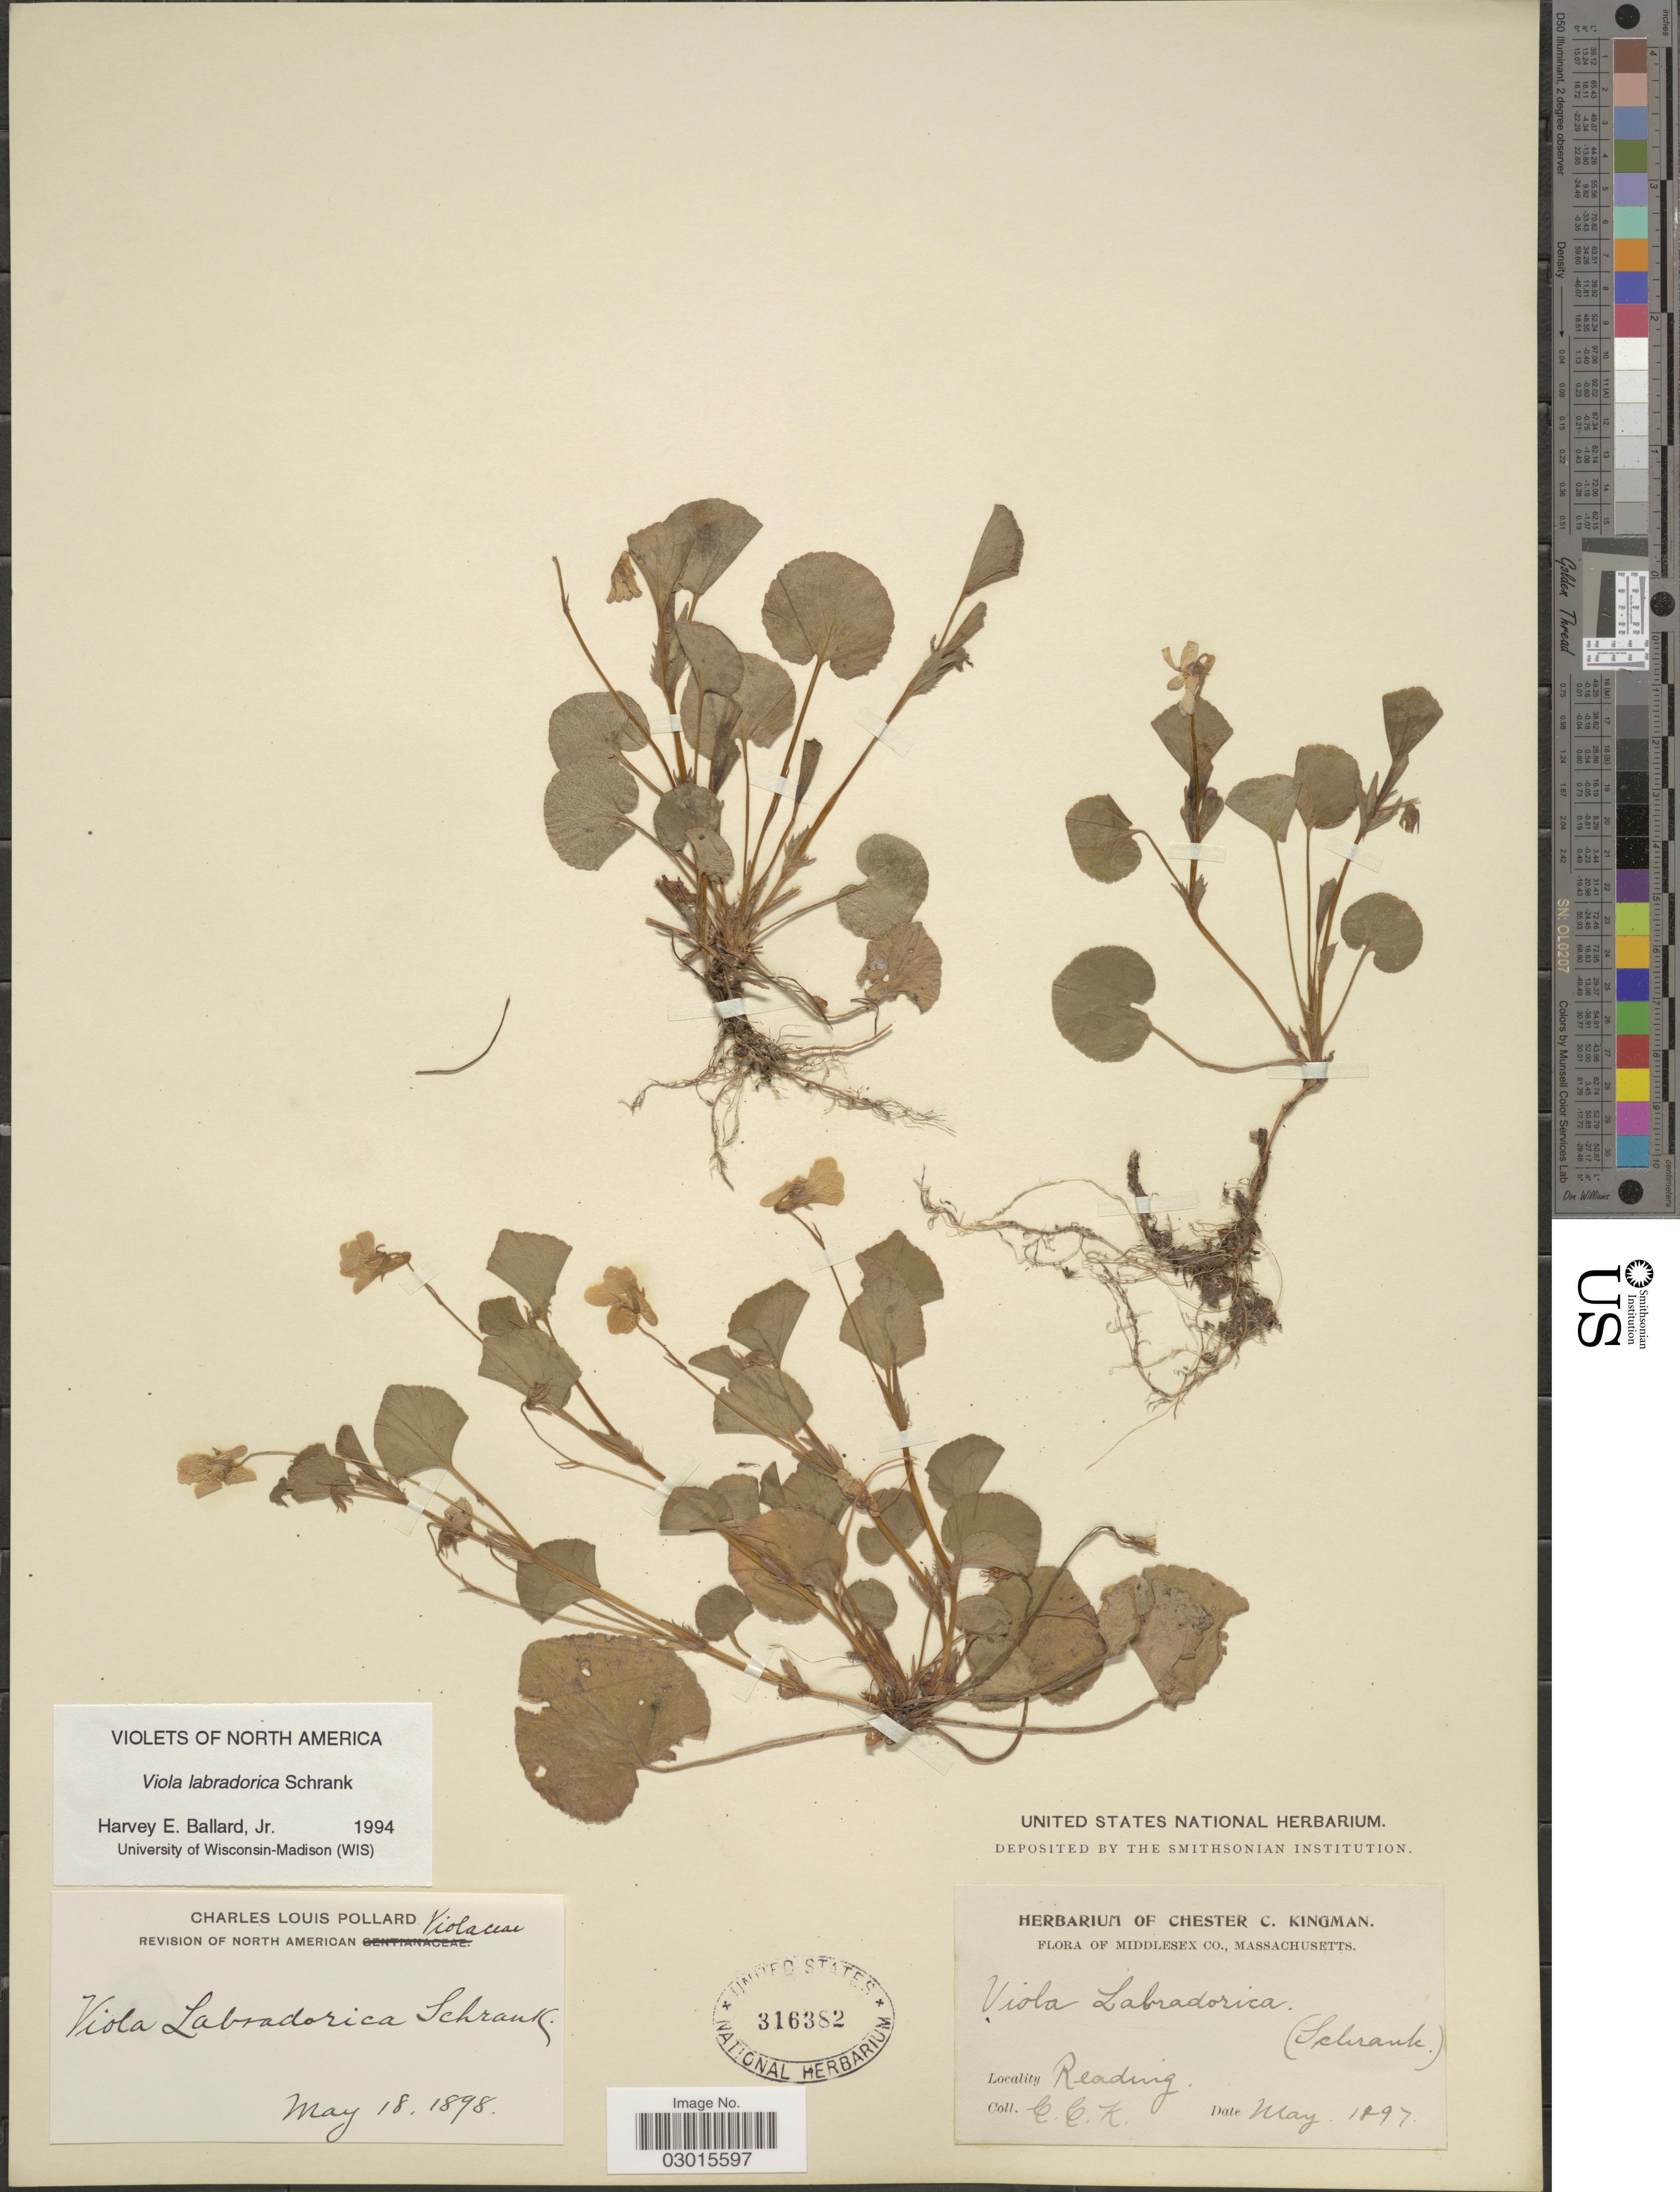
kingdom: Plantae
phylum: Tracheophyta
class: Magnoliopsida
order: Malpighiales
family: Violaceae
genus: Viola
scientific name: Viola labradorica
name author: Schrank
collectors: C. Kingman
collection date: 1897-05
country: United States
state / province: Massachusetts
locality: Middlesex Co. Reading.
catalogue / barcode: US 316382